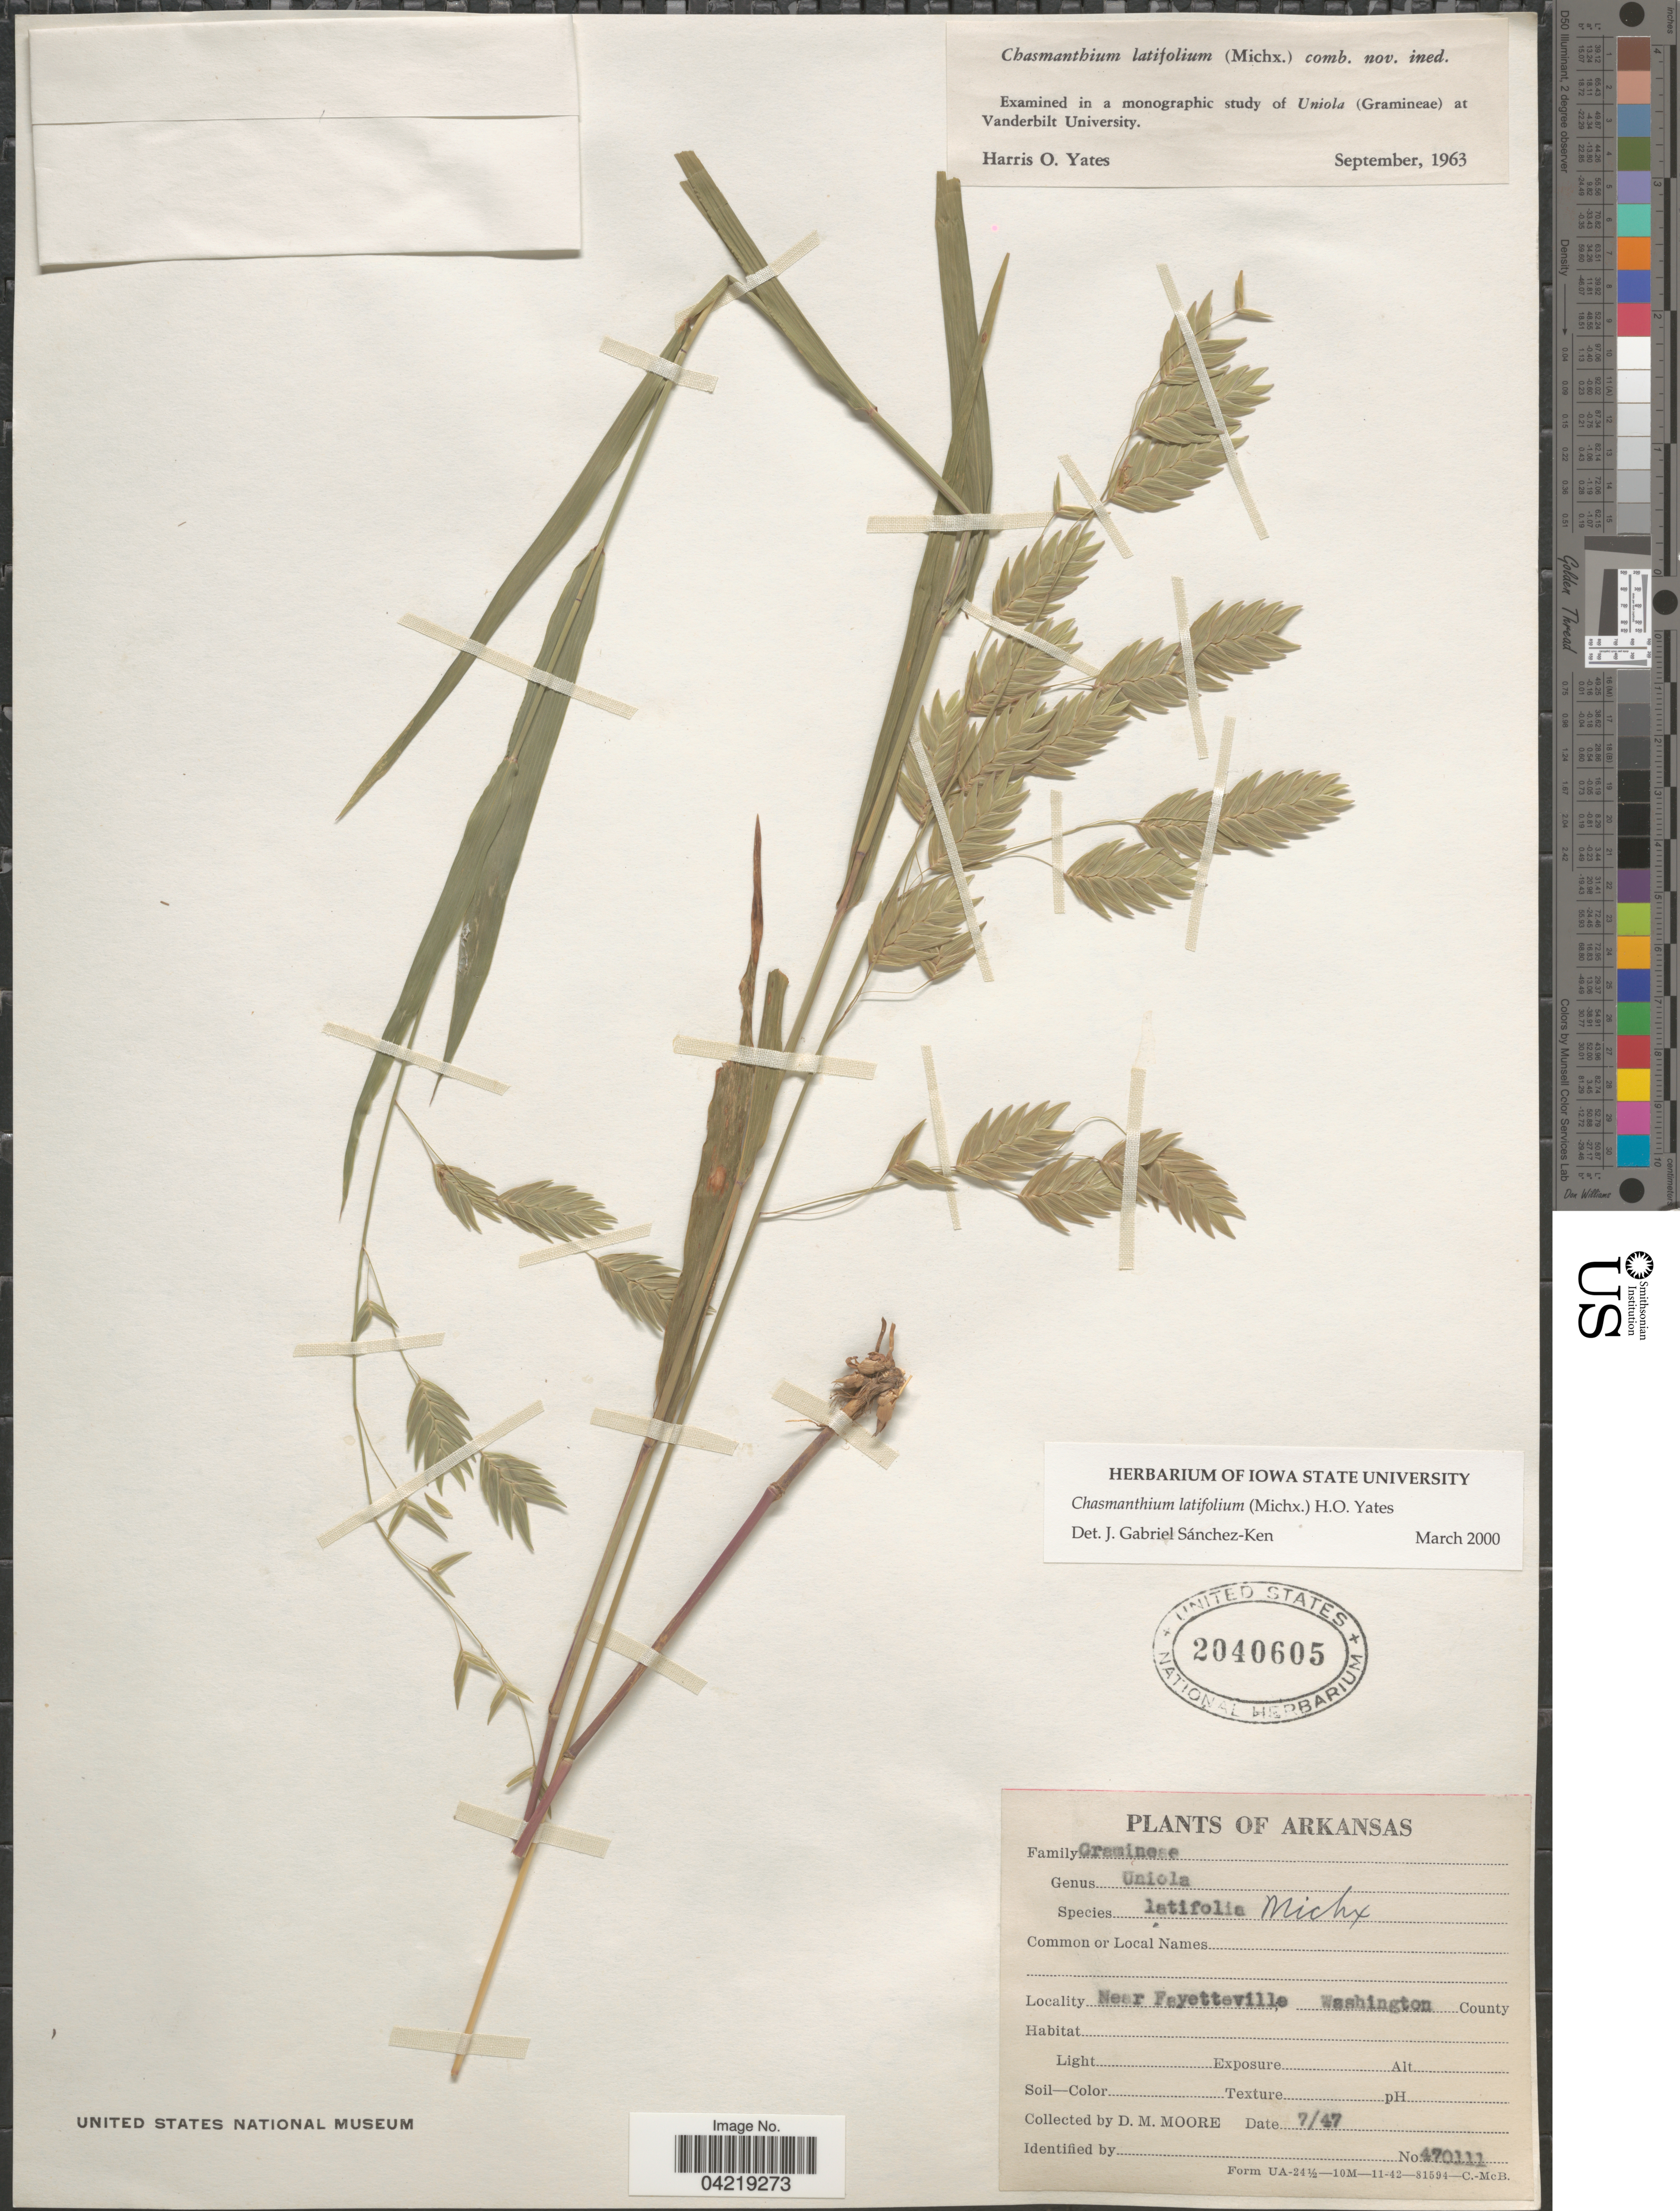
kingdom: Plantae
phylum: Tracheophyta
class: Liliopsida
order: Poales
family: Poaceae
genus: Chasmanthium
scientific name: Chasmanthium latifolium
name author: (Michx.) H.O. Yates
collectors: D. Moore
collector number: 470111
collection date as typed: Transcribed d/m/y: /7/47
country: United States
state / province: Arkansas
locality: Near Fayetteville. Washington County.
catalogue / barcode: US 2040605